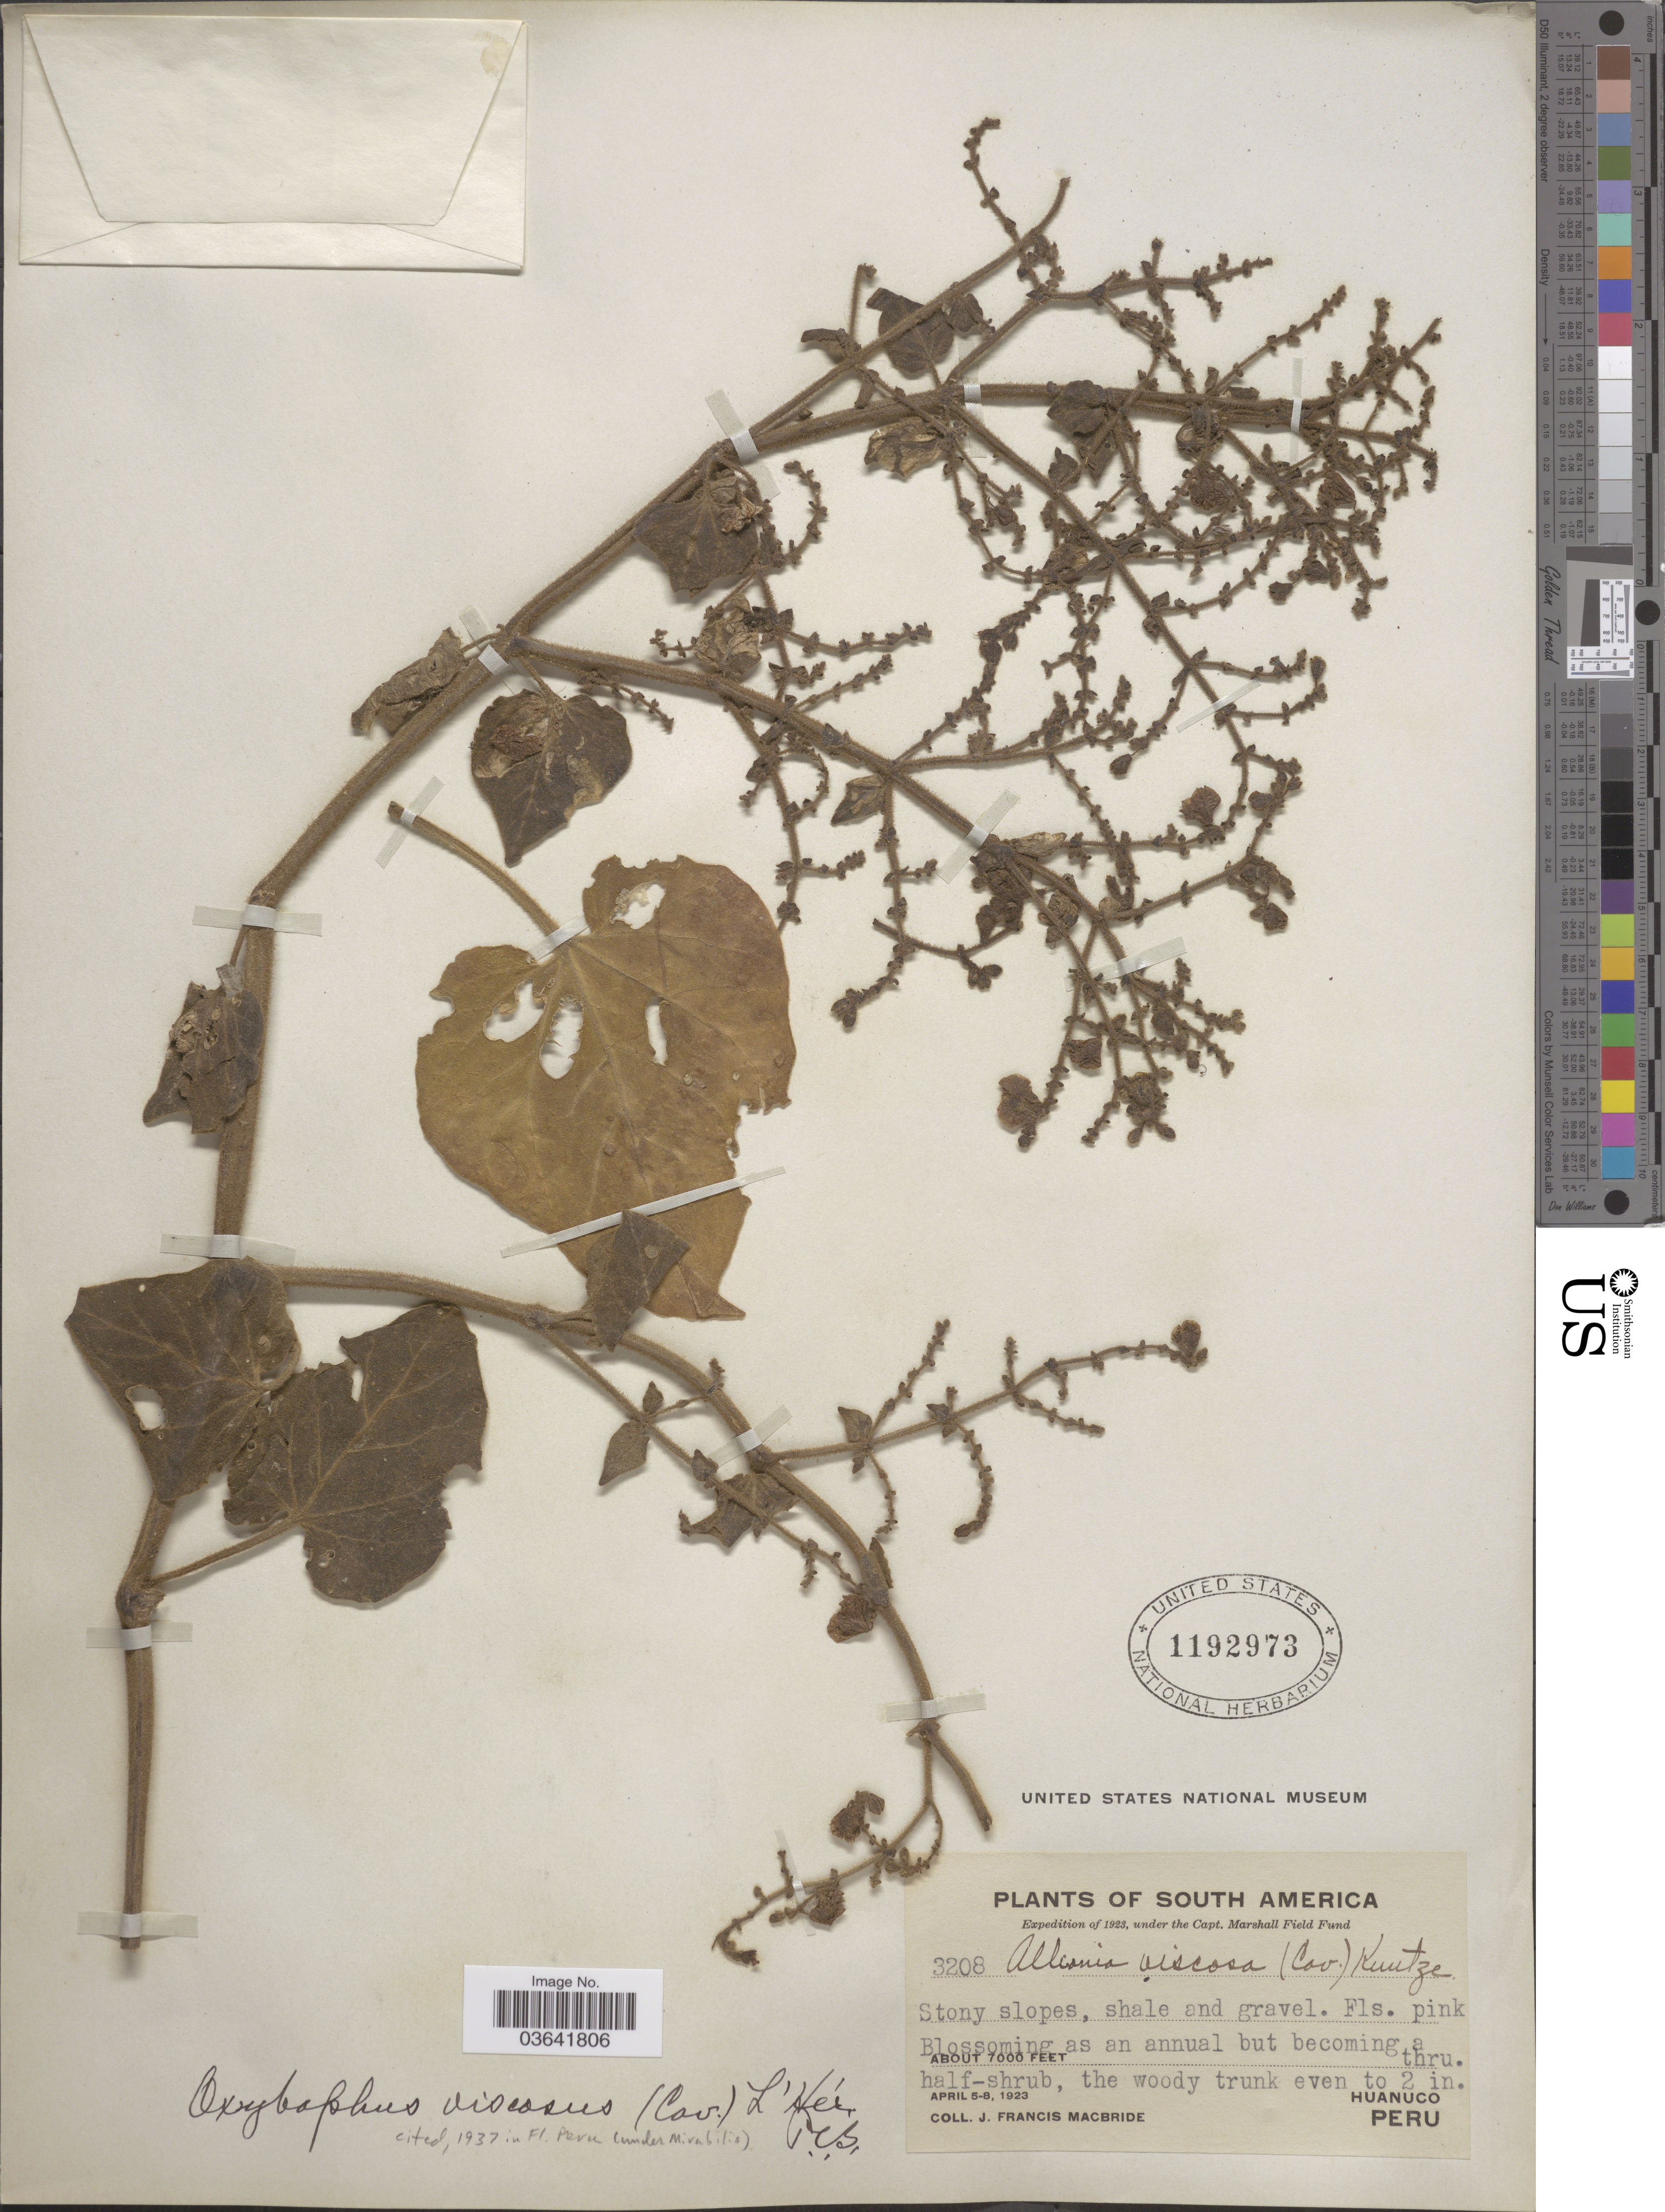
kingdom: Plantae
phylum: Tracheophyta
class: Magnoliopsida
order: Caryophyllales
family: Nyctaginaceae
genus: Mirabilis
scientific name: Mirabilis viscosa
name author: Cav.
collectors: J. F. Macbride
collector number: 3208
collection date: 1923-04-05/1923-04-08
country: Peru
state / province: Huánuco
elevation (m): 2134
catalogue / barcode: US 1192973